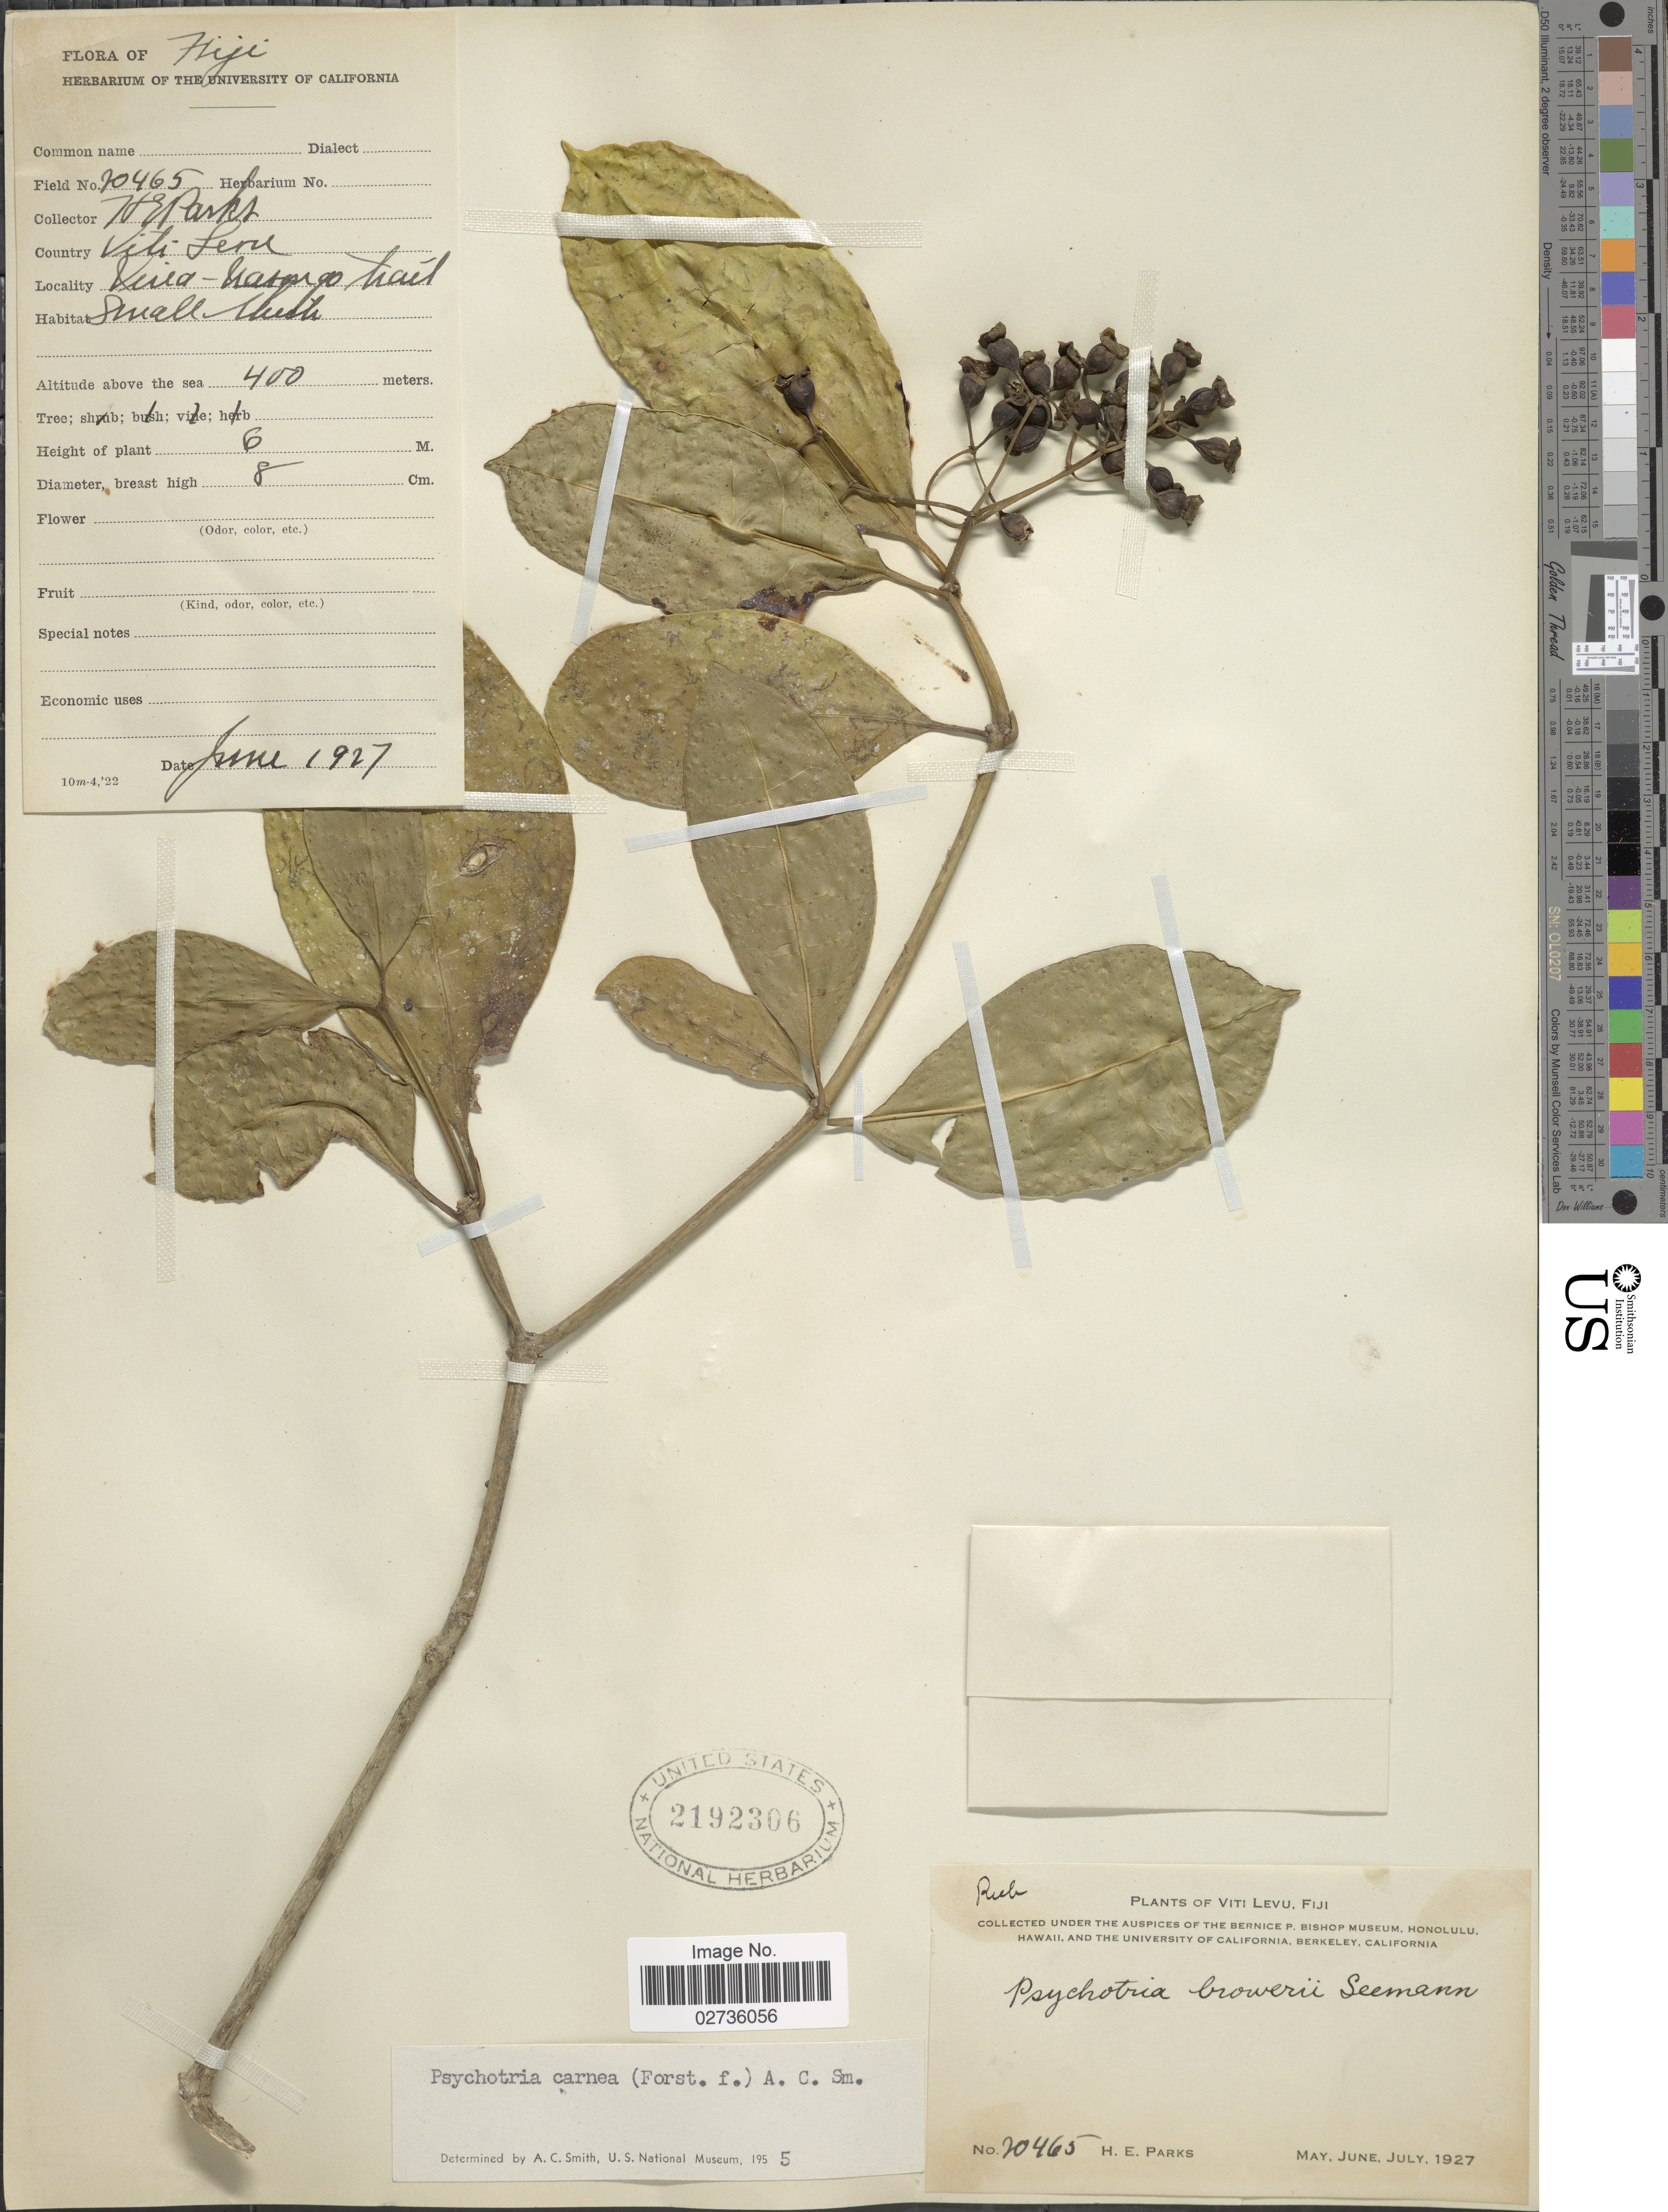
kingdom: Plantae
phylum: Tracheophyta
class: Magnoliopsida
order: Gentianales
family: Rubiaceae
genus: Psychotria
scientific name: Psychotria carnea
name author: (G. Forst.) A.C. Sm.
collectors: H. E. Parks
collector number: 20465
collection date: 1927-06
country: Fiji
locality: Viti Levu. Veiea-Matargo trail. [interpreted]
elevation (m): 400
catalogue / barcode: US 2192306